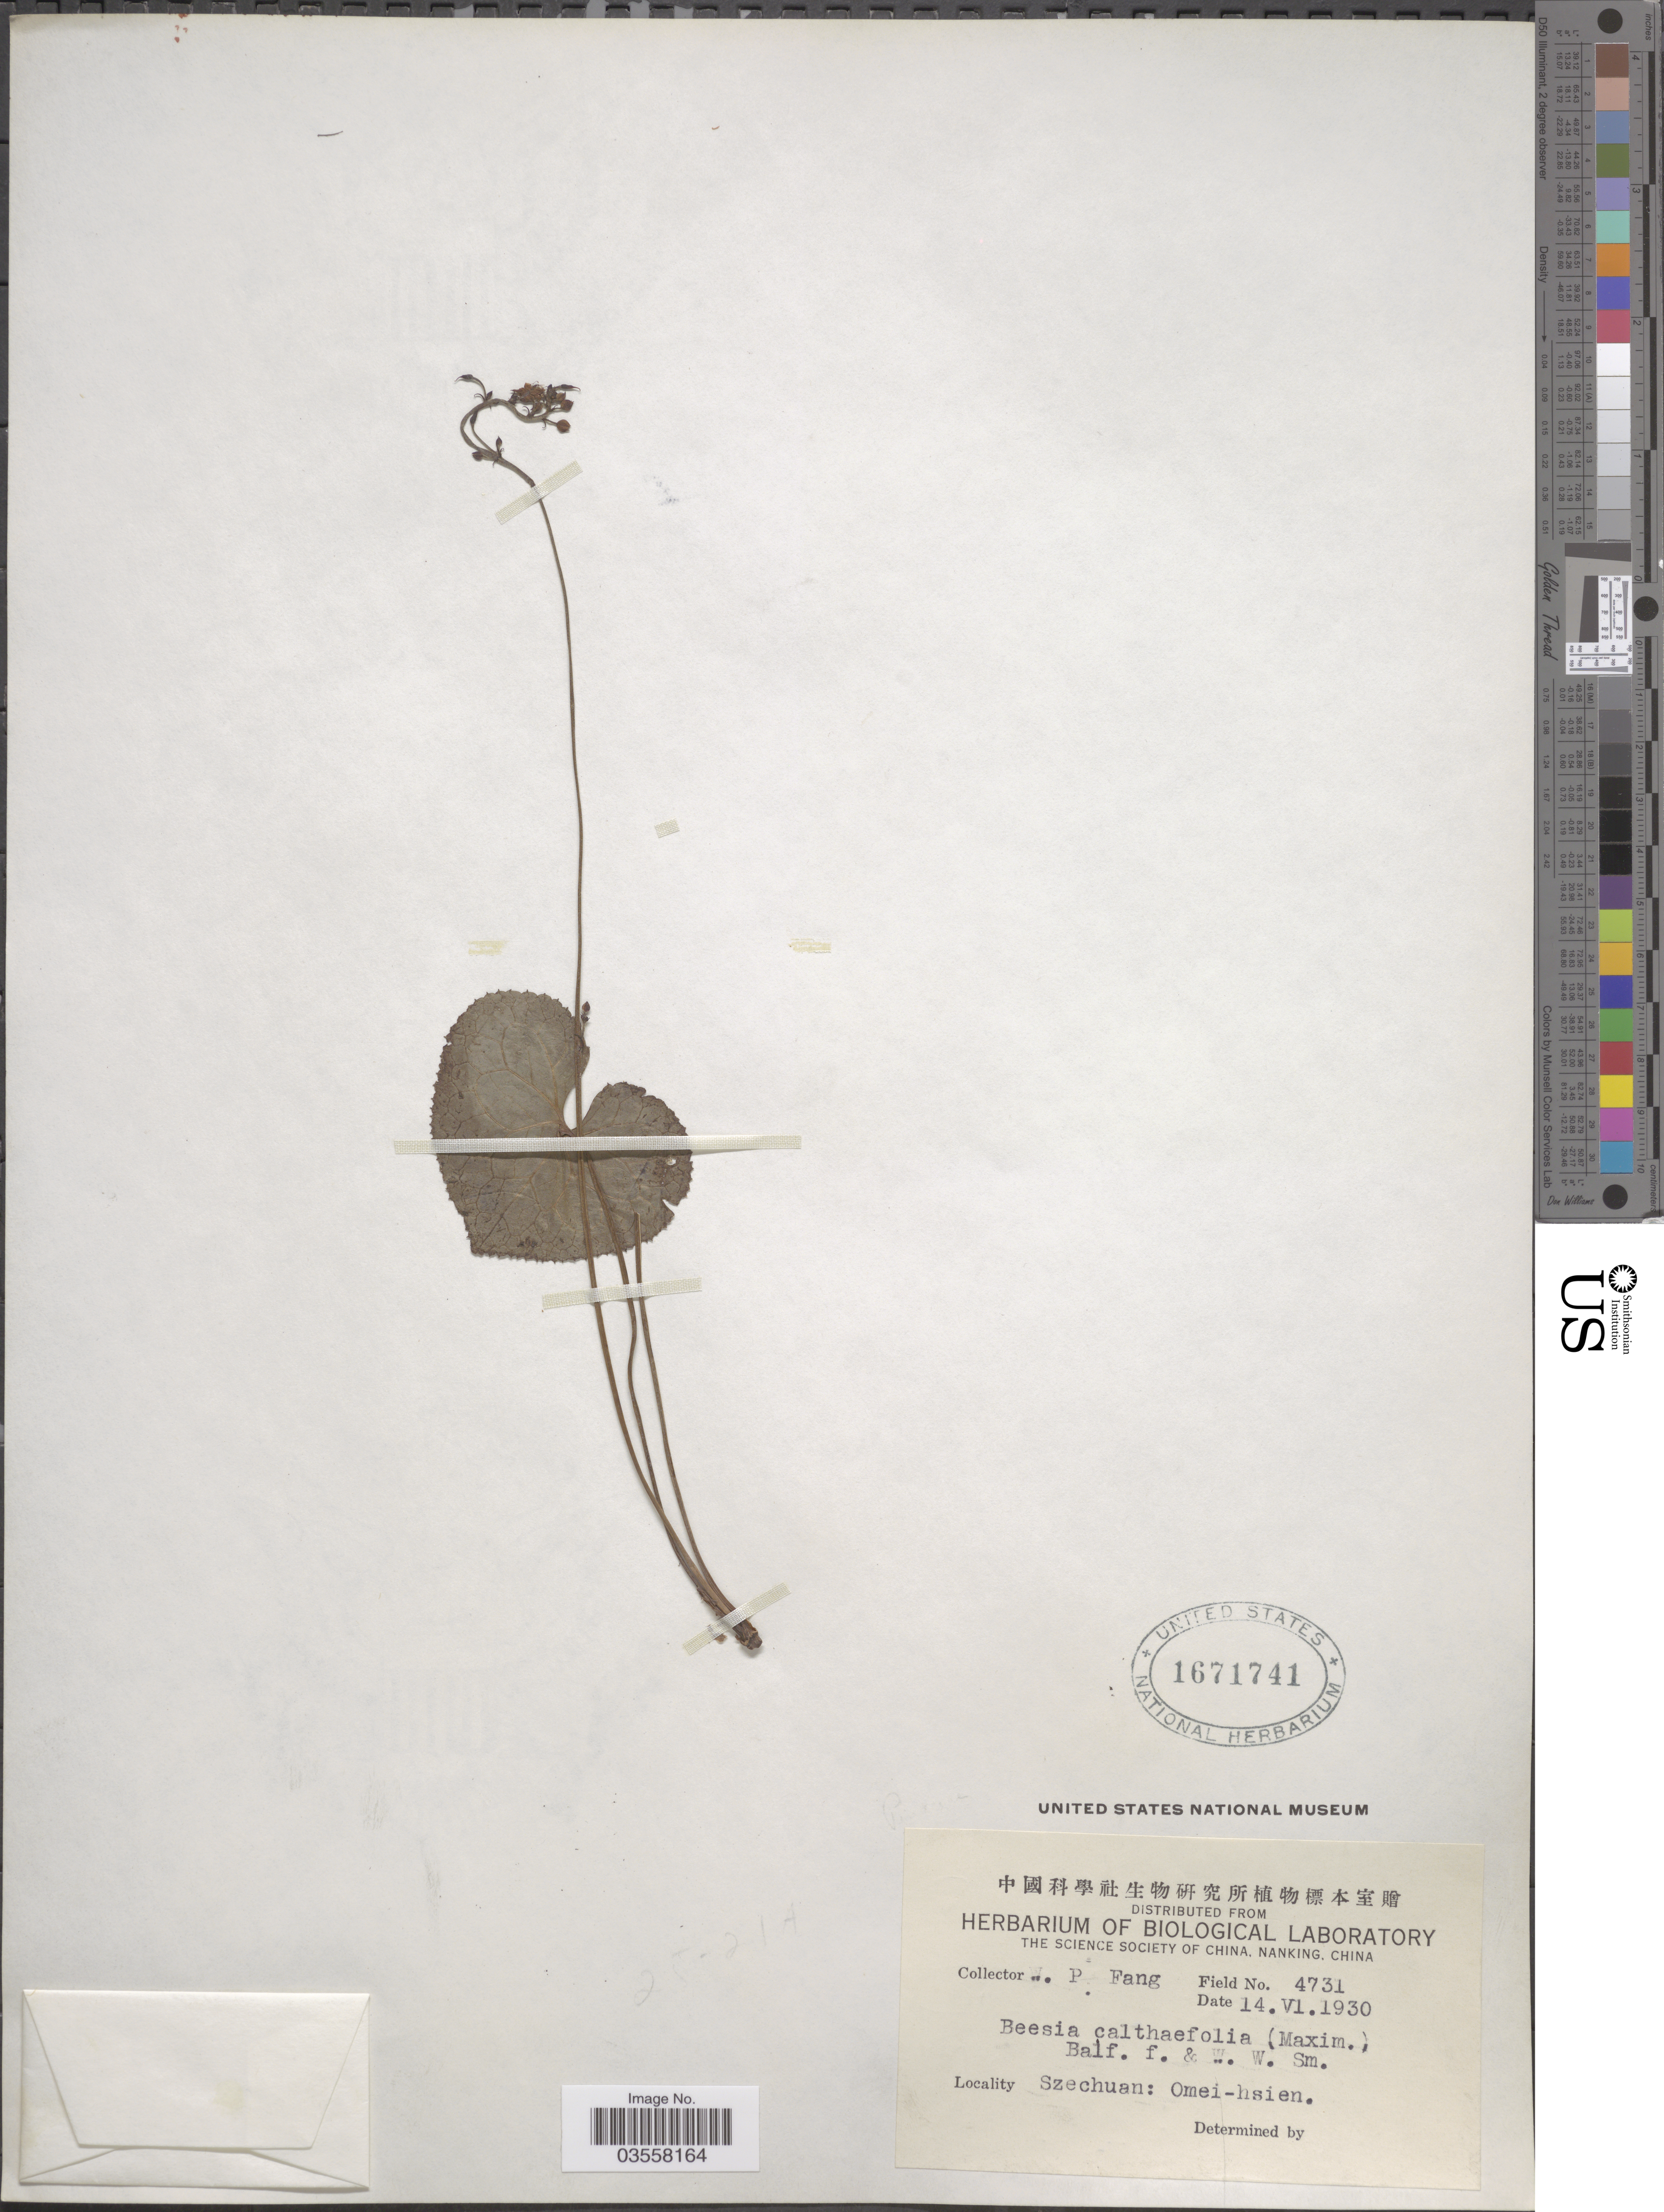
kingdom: Plantae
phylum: Tracheophyta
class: Magnoliopsida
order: Ranunculales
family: Ranunculaceae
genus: Beesia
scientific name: Beesia calthifolia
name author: (Maxim. ex Oliv.) Ulbr.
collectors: W. P. Fang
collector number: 4731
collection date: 1930-06-14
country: China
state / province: Sichuan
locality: Szechuan: Omei-hsien.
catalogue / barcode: US 1671741